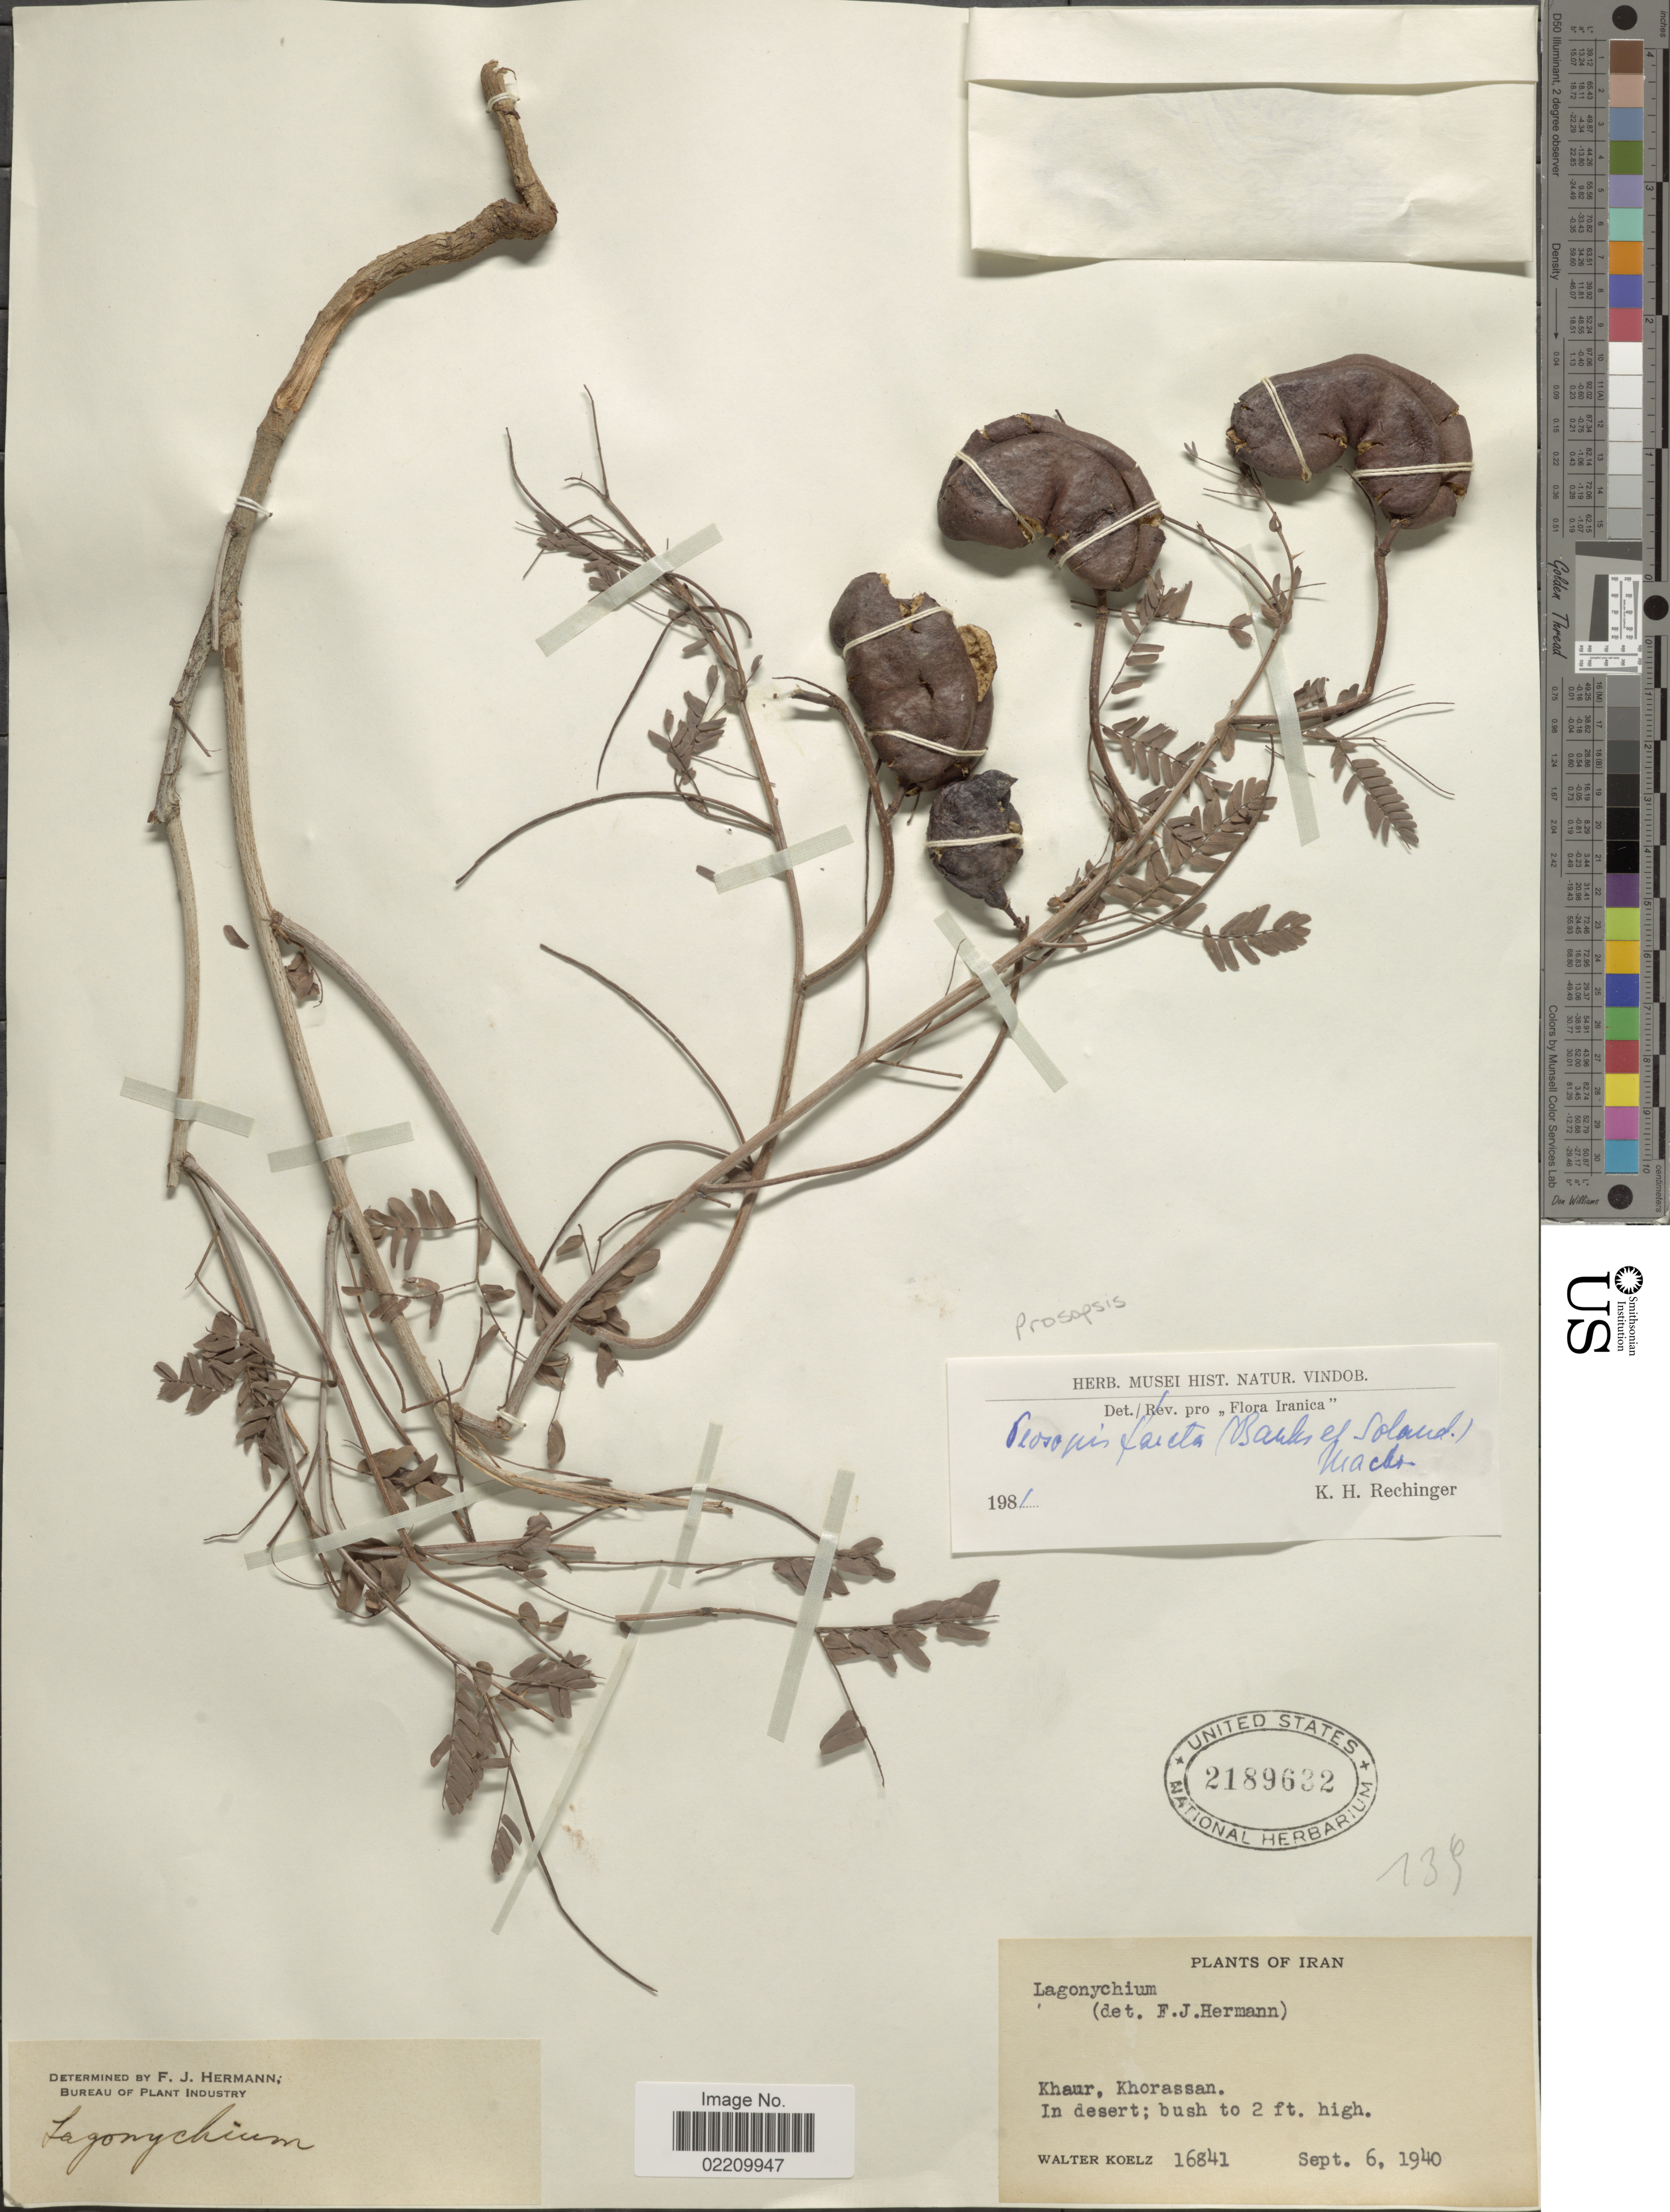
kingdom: Plantae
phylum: Tracheophyta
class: Magnoliopsida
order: Fabales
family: Fabaceae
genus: Prosopis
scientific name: Prosopis farcta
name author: (Banks & Sol.) J.F. Macbr.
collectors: W. N. Koelz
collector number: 16841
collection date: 1940-09-06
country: Iran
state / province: Khorasan [obsolete]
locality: Khaur, Khorassan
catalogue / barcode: US 2189632